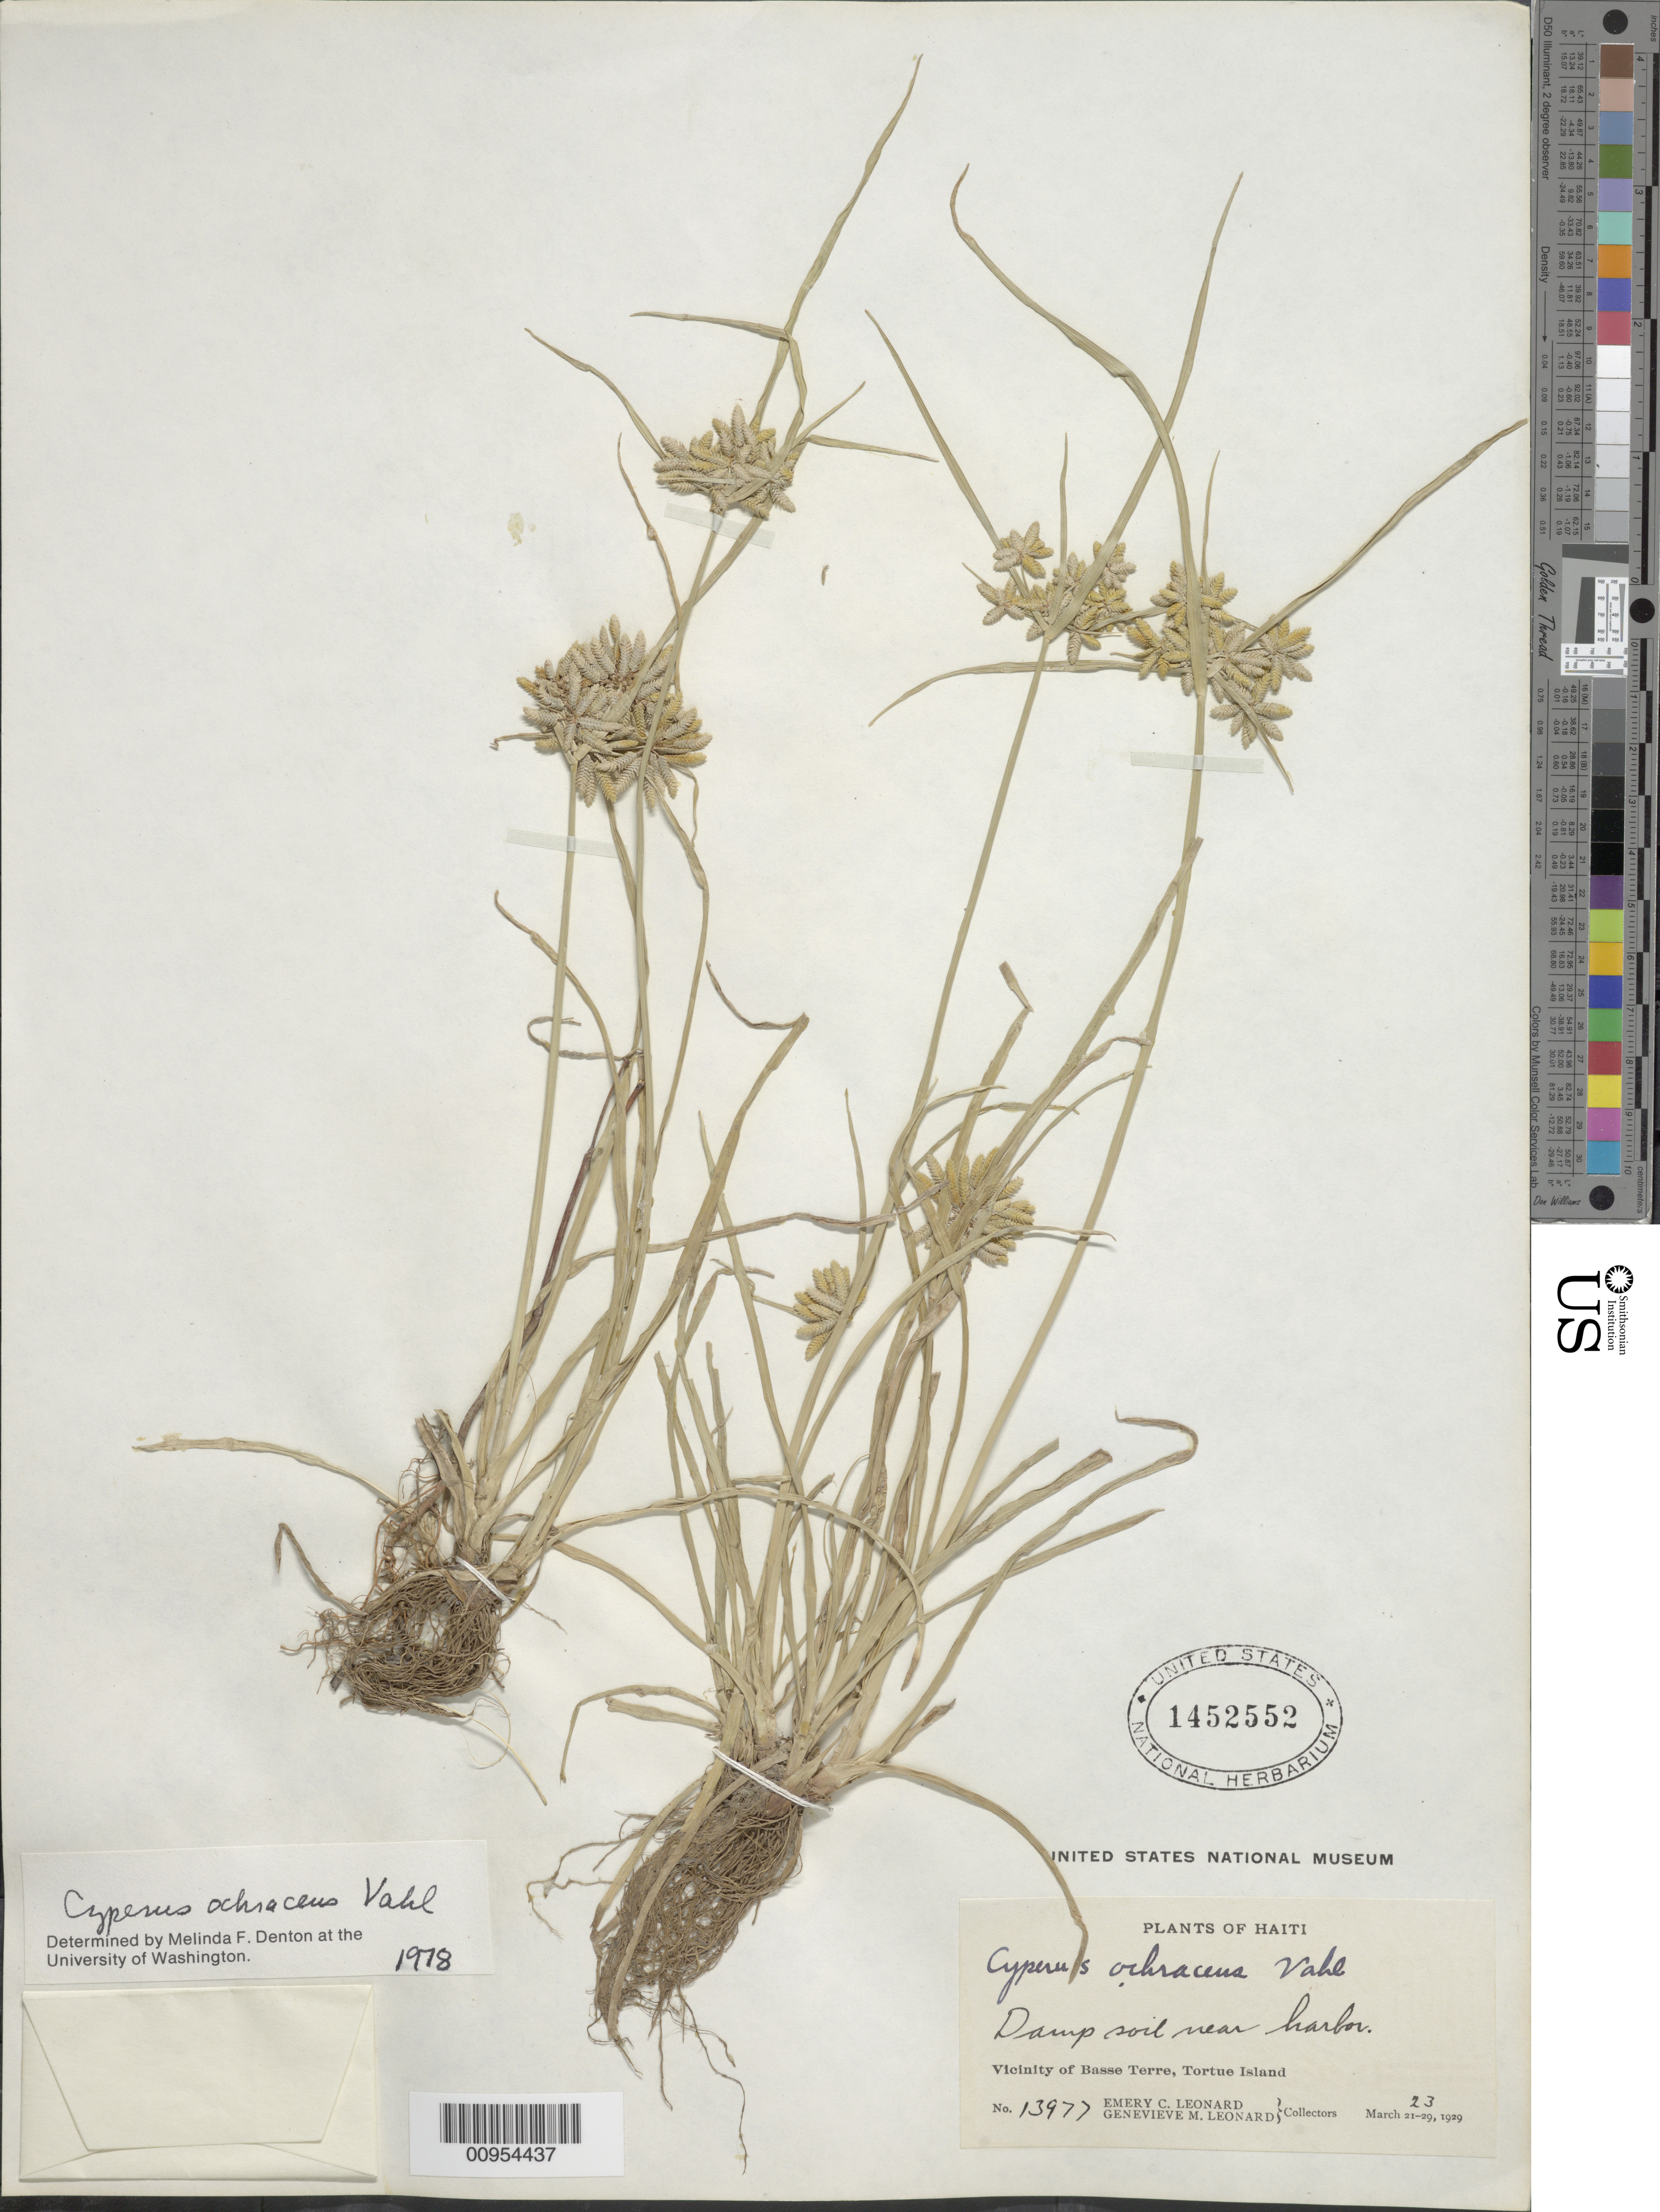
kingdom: Plantae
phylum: Tracheophyta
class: Liliopsida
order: Poales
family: Cyperaceae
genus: Cyperus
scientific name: Cyperus ochraceus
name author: Vahl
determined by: Denton, M. F.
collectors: E. C. Leonard & G. M. Leonard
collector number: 13977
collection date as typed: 23 Mar 1929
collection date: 1929-03-23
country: Haiti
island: Tortue Island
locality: Vicinity of Basse Terre, near harbor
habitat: Damp soil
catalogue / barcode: US 1452552